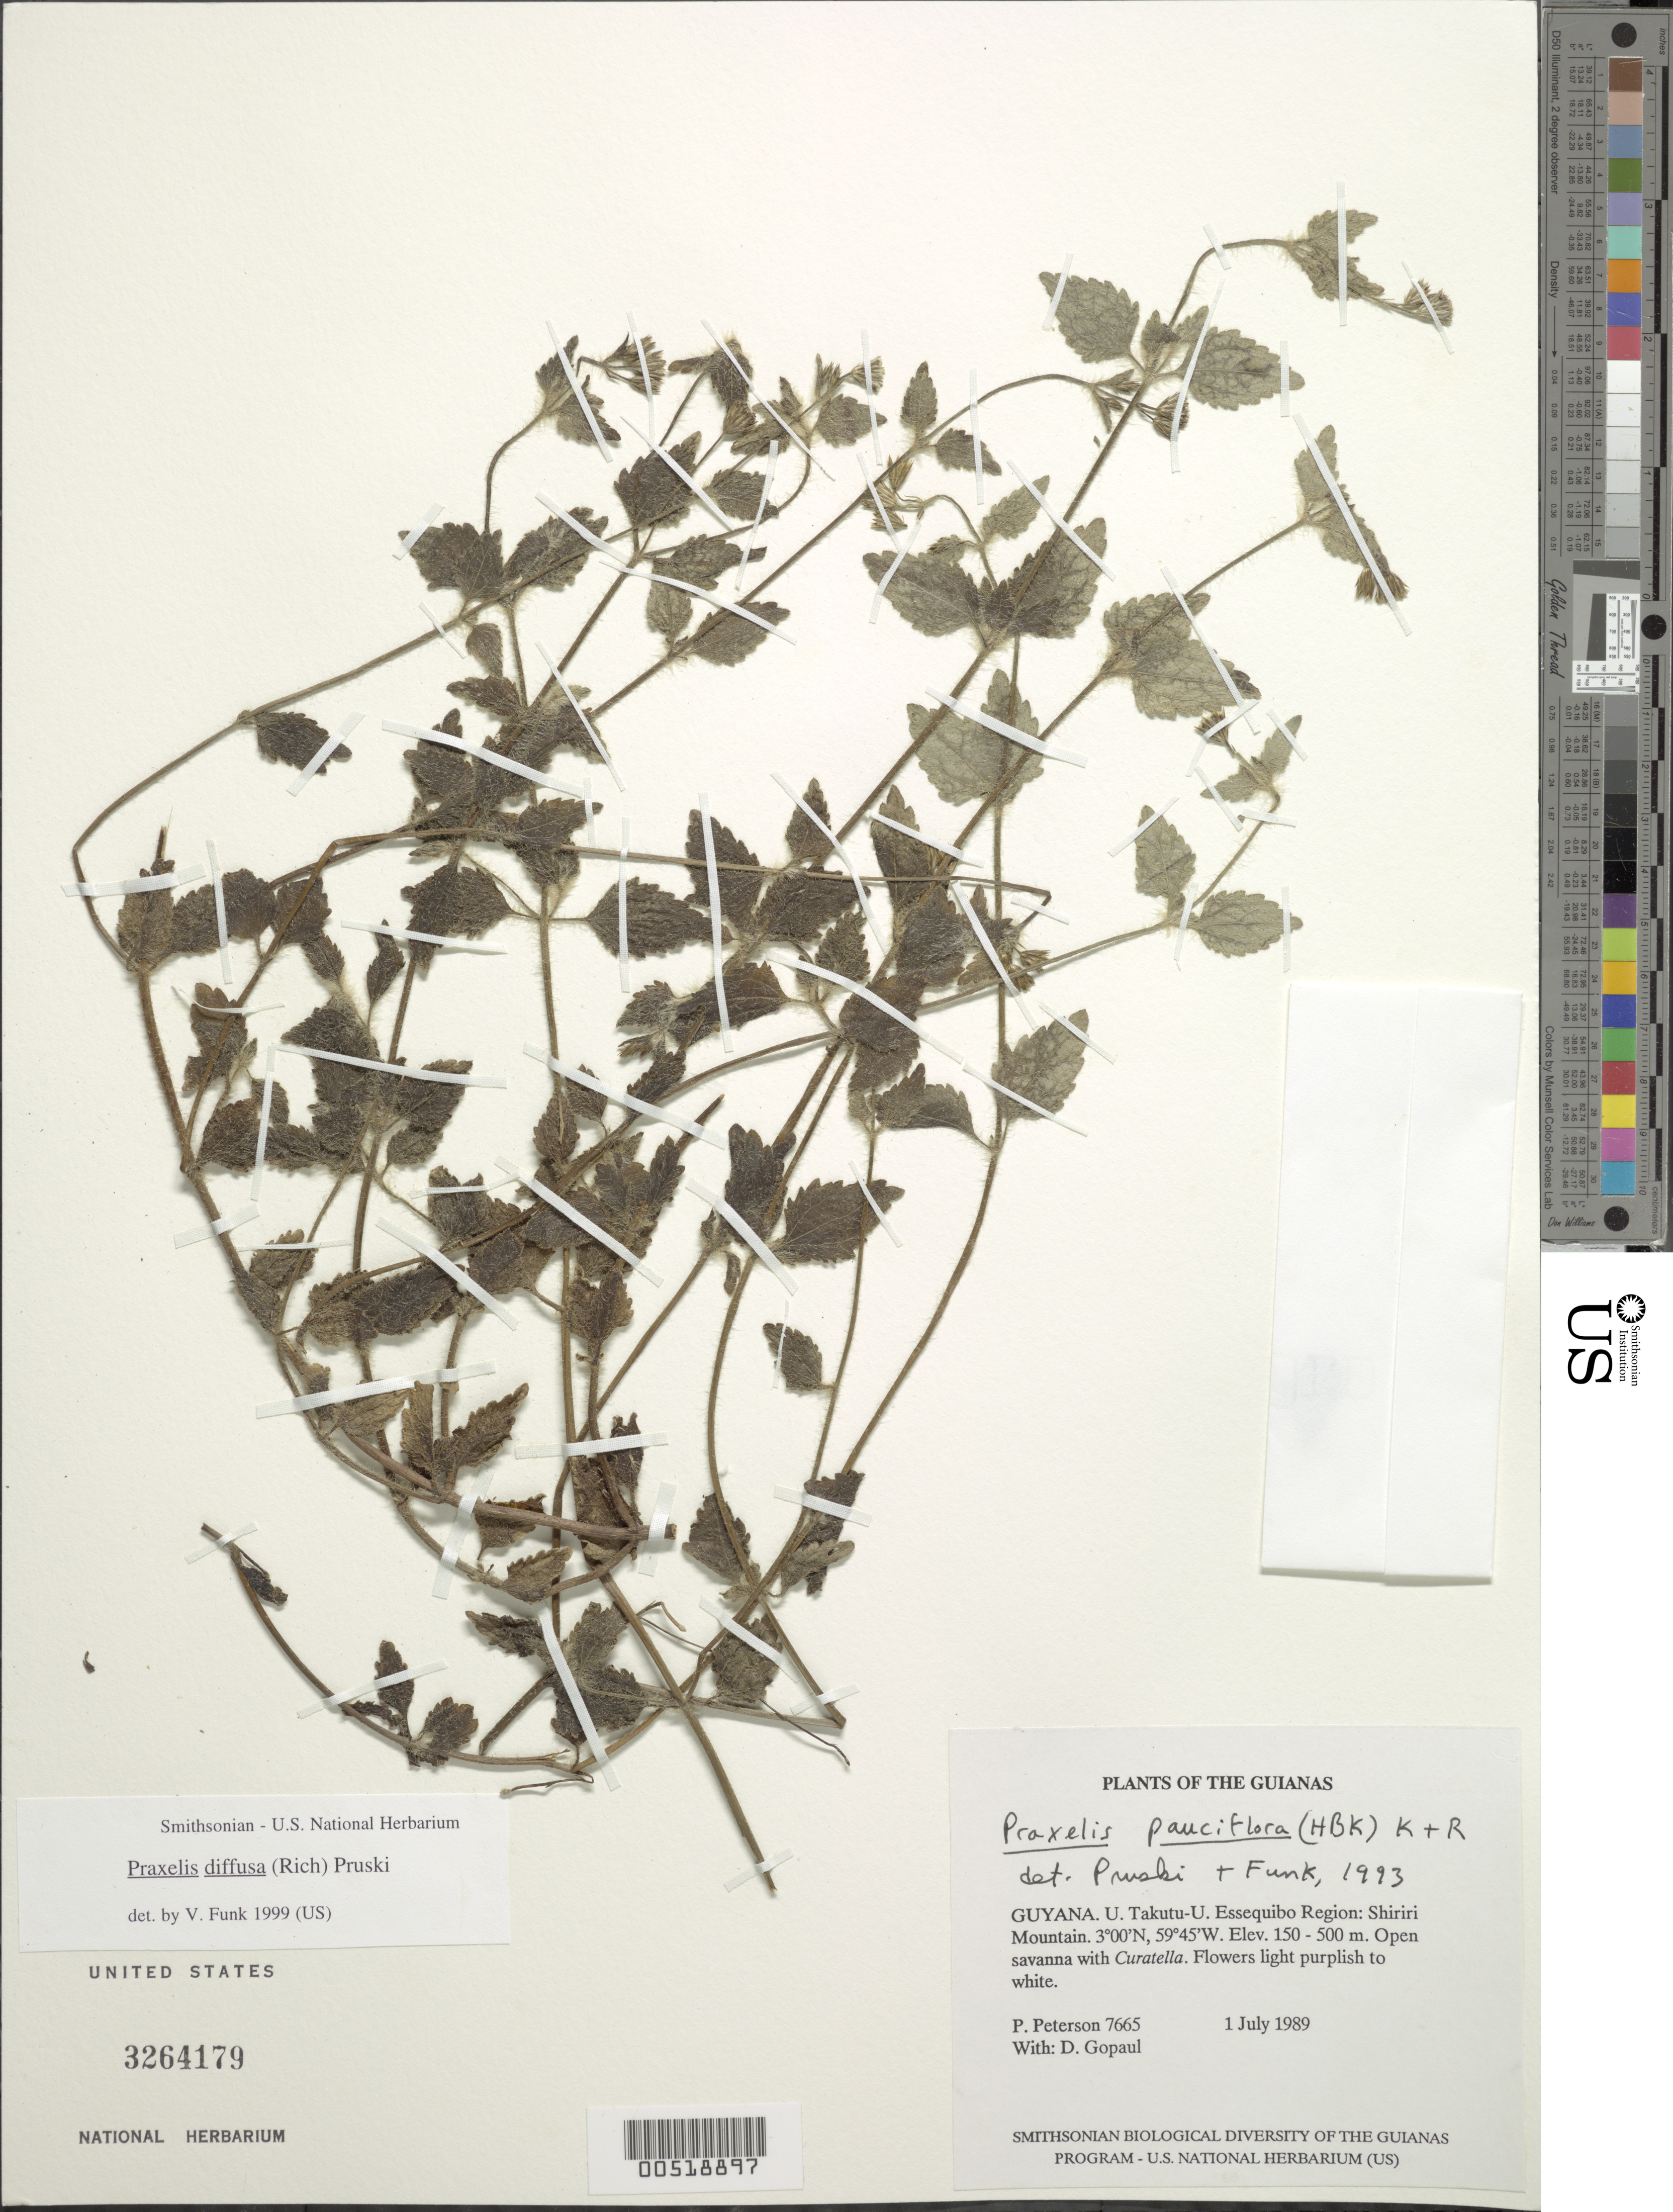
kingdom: Plantae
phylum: Tracheophyta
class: Magnoliopsida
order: Asterales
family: Asteraceae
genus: Praxelis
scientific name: Praxelis pauciflora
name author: (Kunth) R.M. King & H. Rob.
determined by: Pruski, J. F.; Funk, V. A.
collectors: P. M. Peterson & D. Gopaul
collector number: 7665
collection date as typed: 1 July 1989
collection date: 1989-07-01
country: Guyana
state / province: U. Takutu-U. Essequibo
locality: Shiriri Mountain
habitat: Open savanna with Curatella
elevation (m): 150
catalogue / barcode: US 3264179